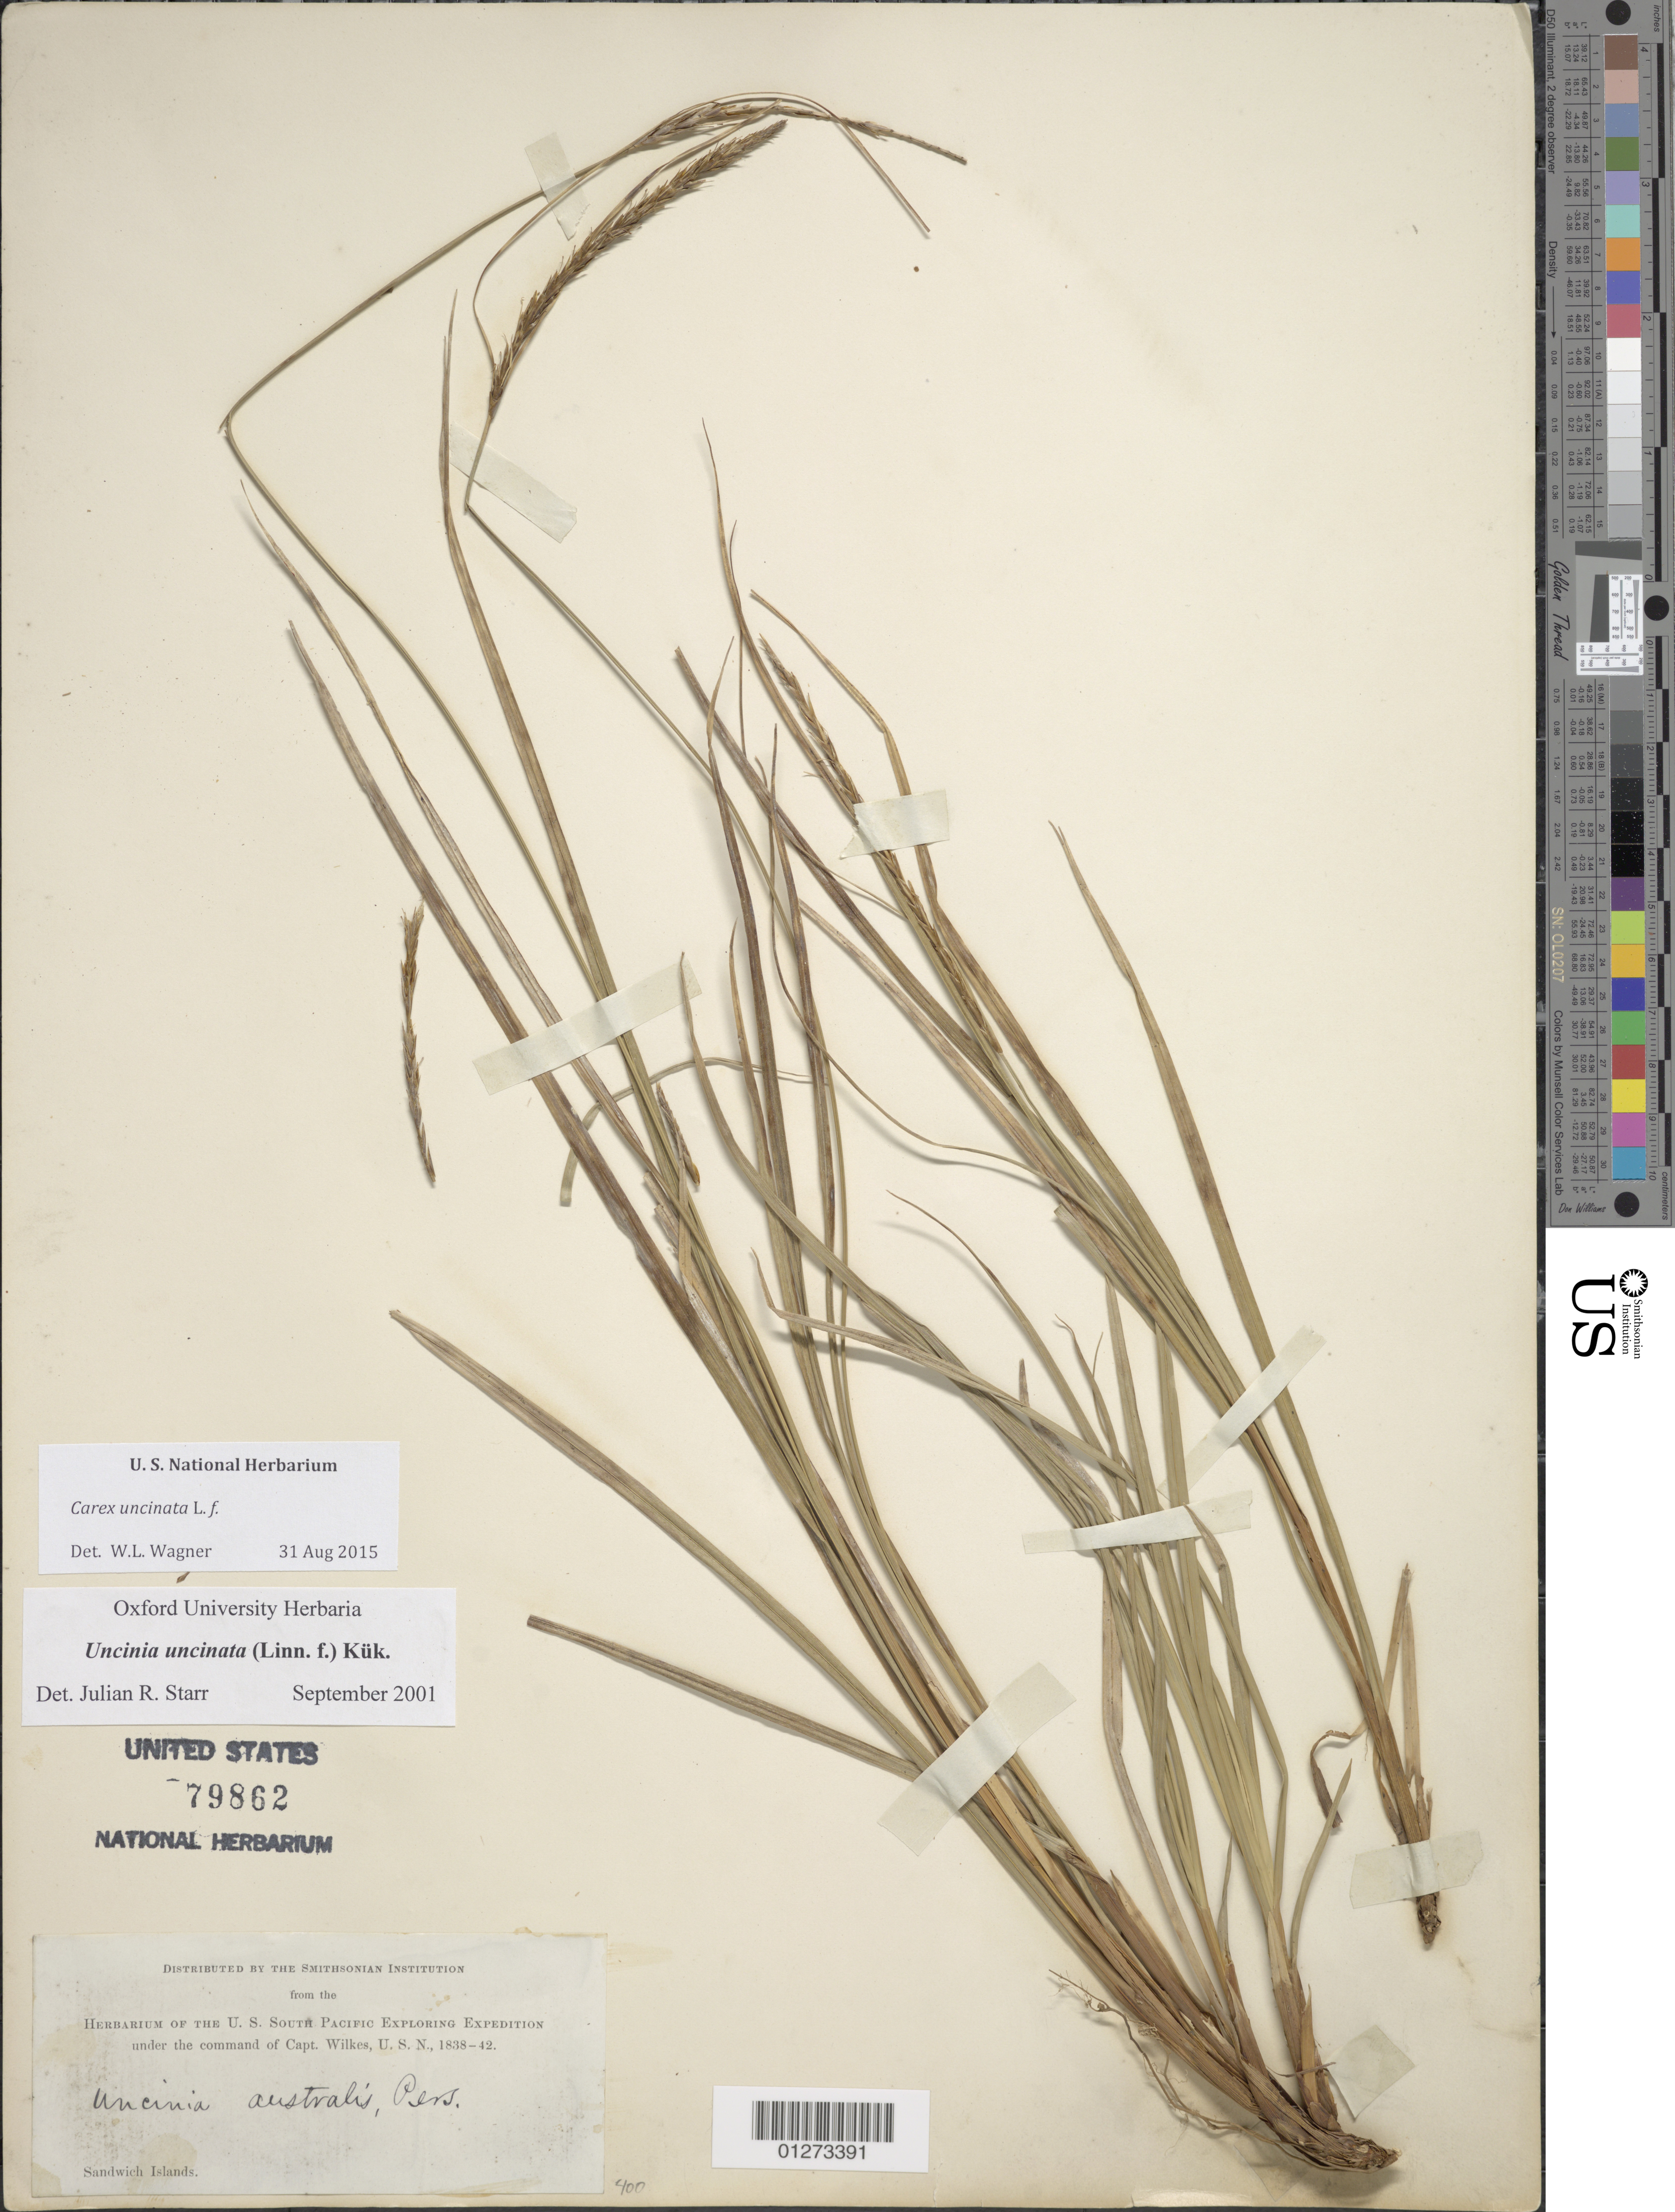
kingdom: Plantae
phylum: Tracheophyta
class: Liliopsida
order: Poales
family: Cyperaceae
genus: Carex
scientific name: Carex uncinata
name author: L. f.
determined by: Wagner, W. L., (BOT), Smithsonian Institution - National Museum of Natural History (UNITED STATES)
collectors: Wilkes Explor. Exped.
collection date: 1838/1842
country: United States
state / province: Hawaii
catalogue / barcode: US 79862